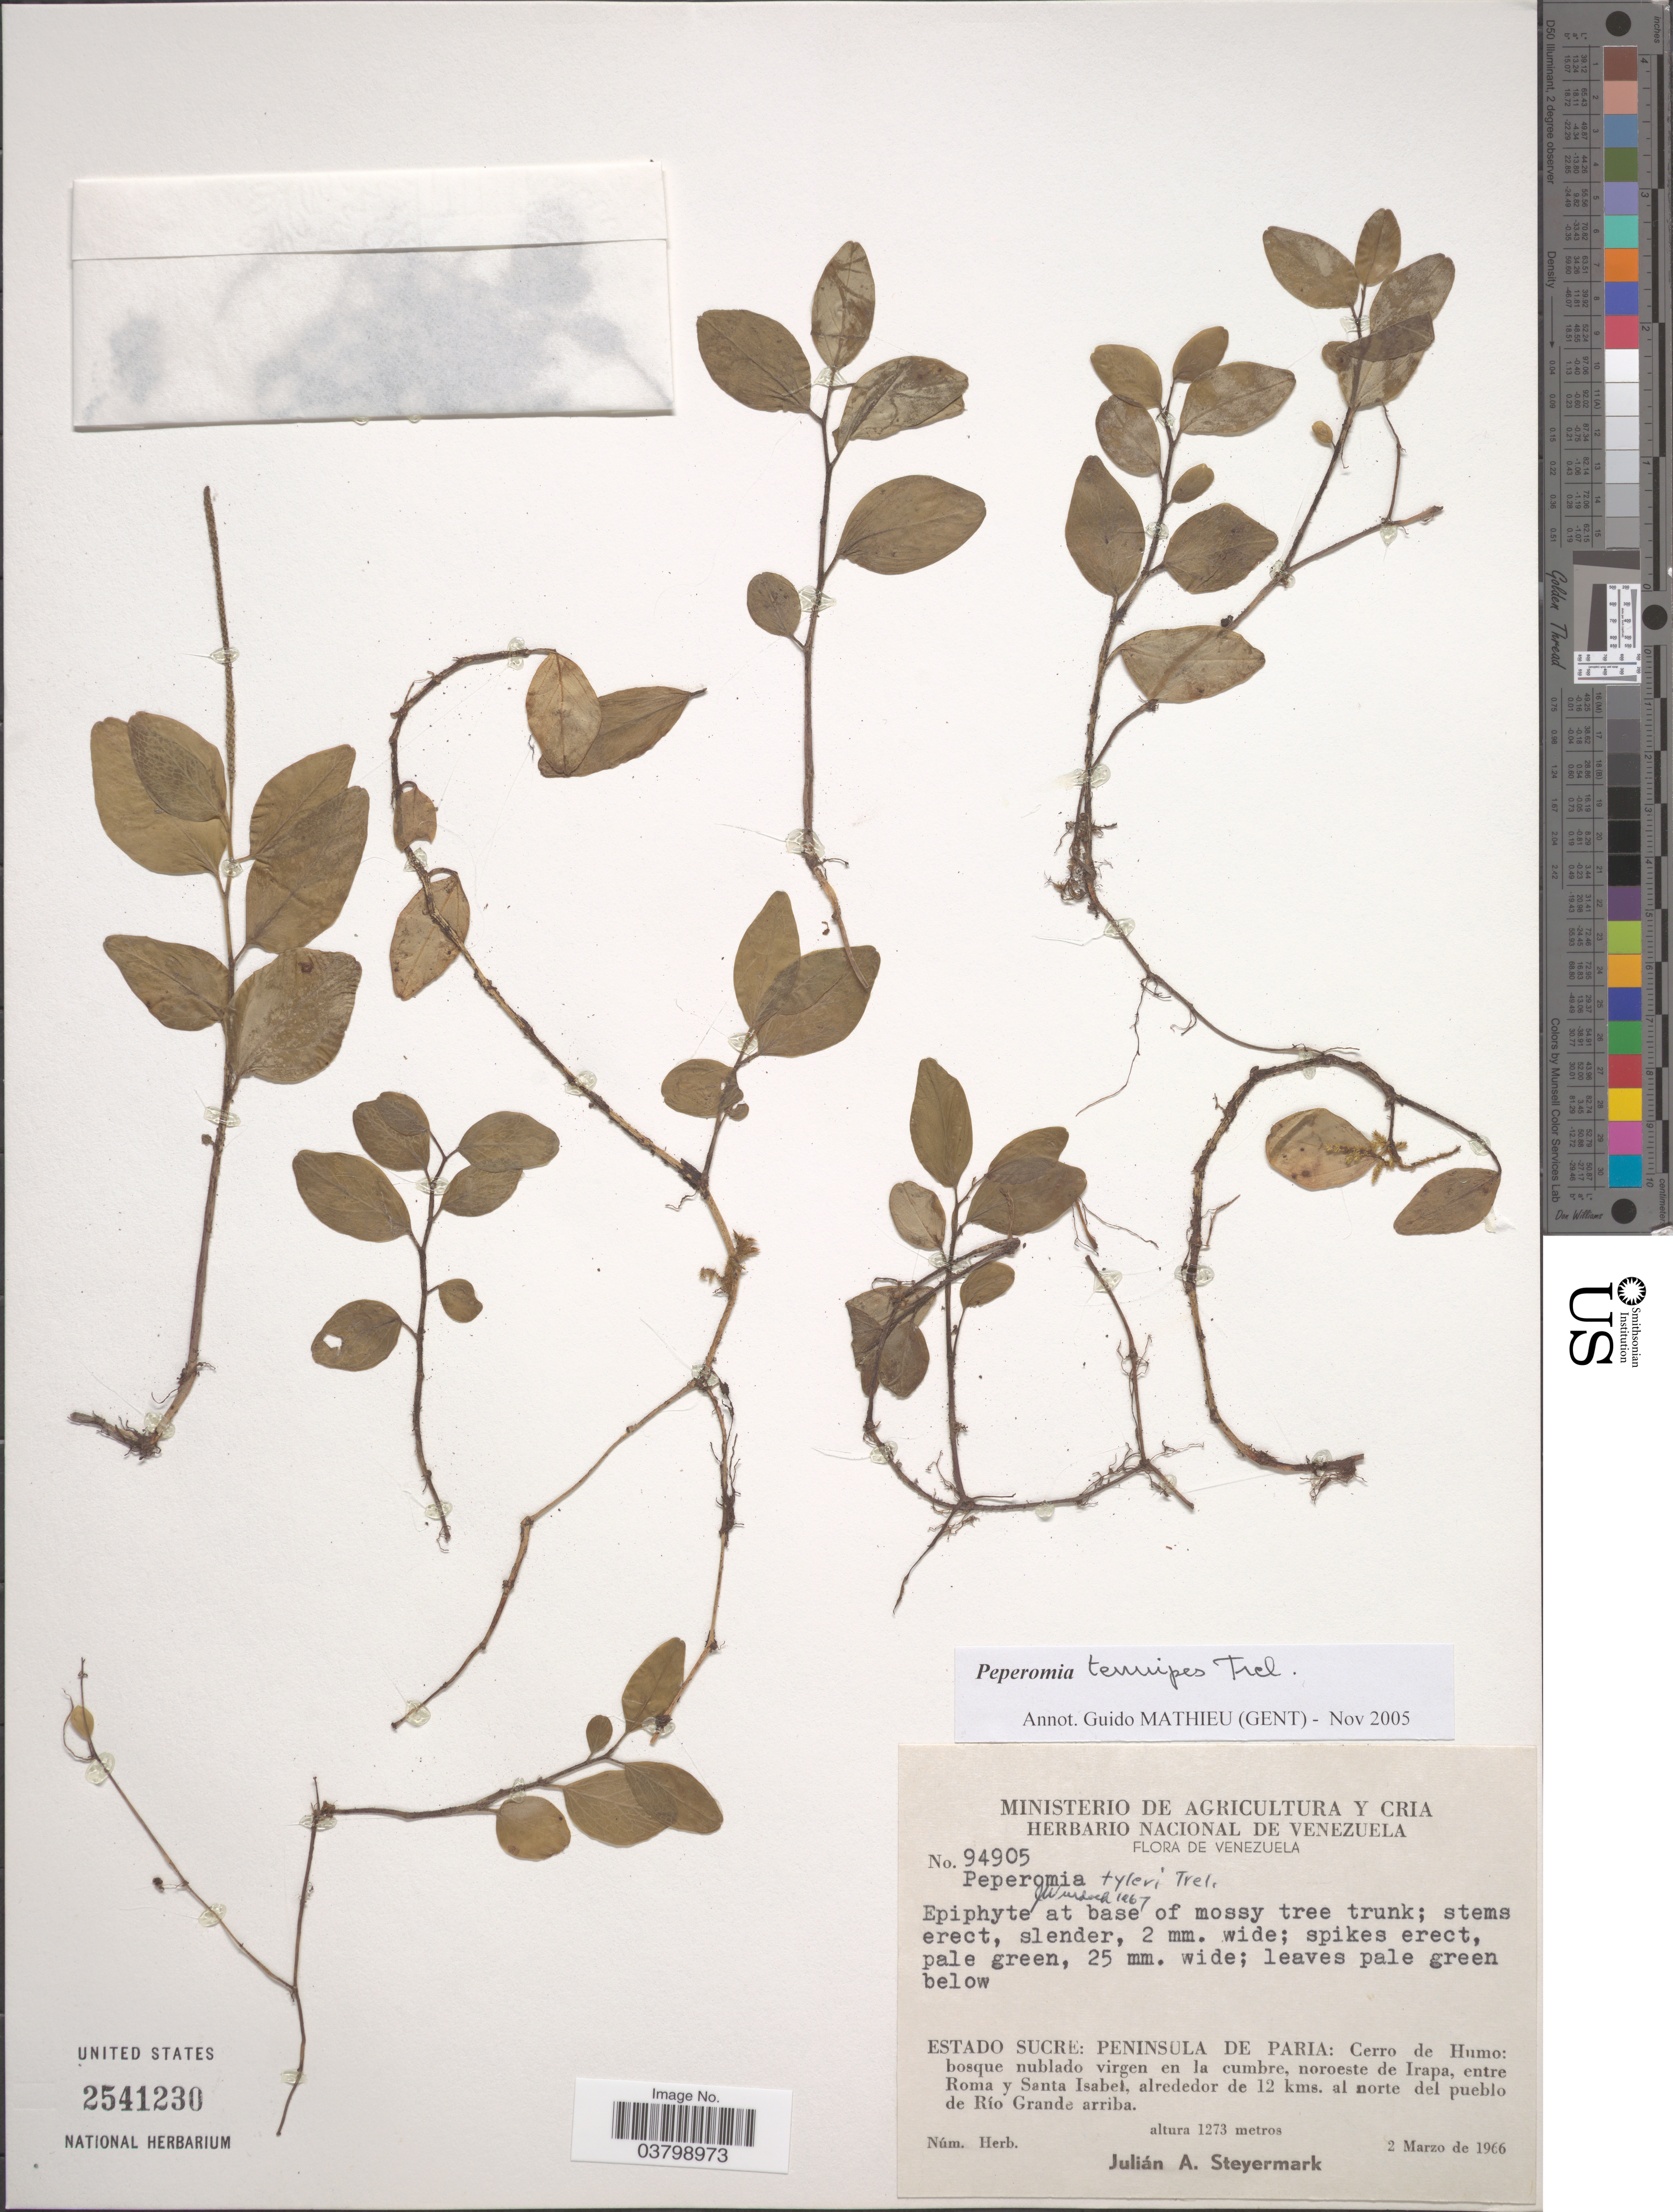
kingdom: Plantae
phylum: Tracheophyta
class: Magnoliopsida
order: Piperales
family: Piperaceae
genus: Peperomia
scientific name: Peperomia tyleri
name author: Trel.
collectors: J. Steyermark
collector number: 94905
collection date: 1966-03-02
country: Venezuela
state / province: Sucre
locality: Peninsula de Paria: Cerro de Humo: bosque nublado virgen en la cumbre, noroeste de Irapa, entre Roma y Santa Isabel, alrededor de 12 kms. al norte del pueblo de Río Grande arriba.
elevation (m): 1273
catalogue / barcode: US 2541230